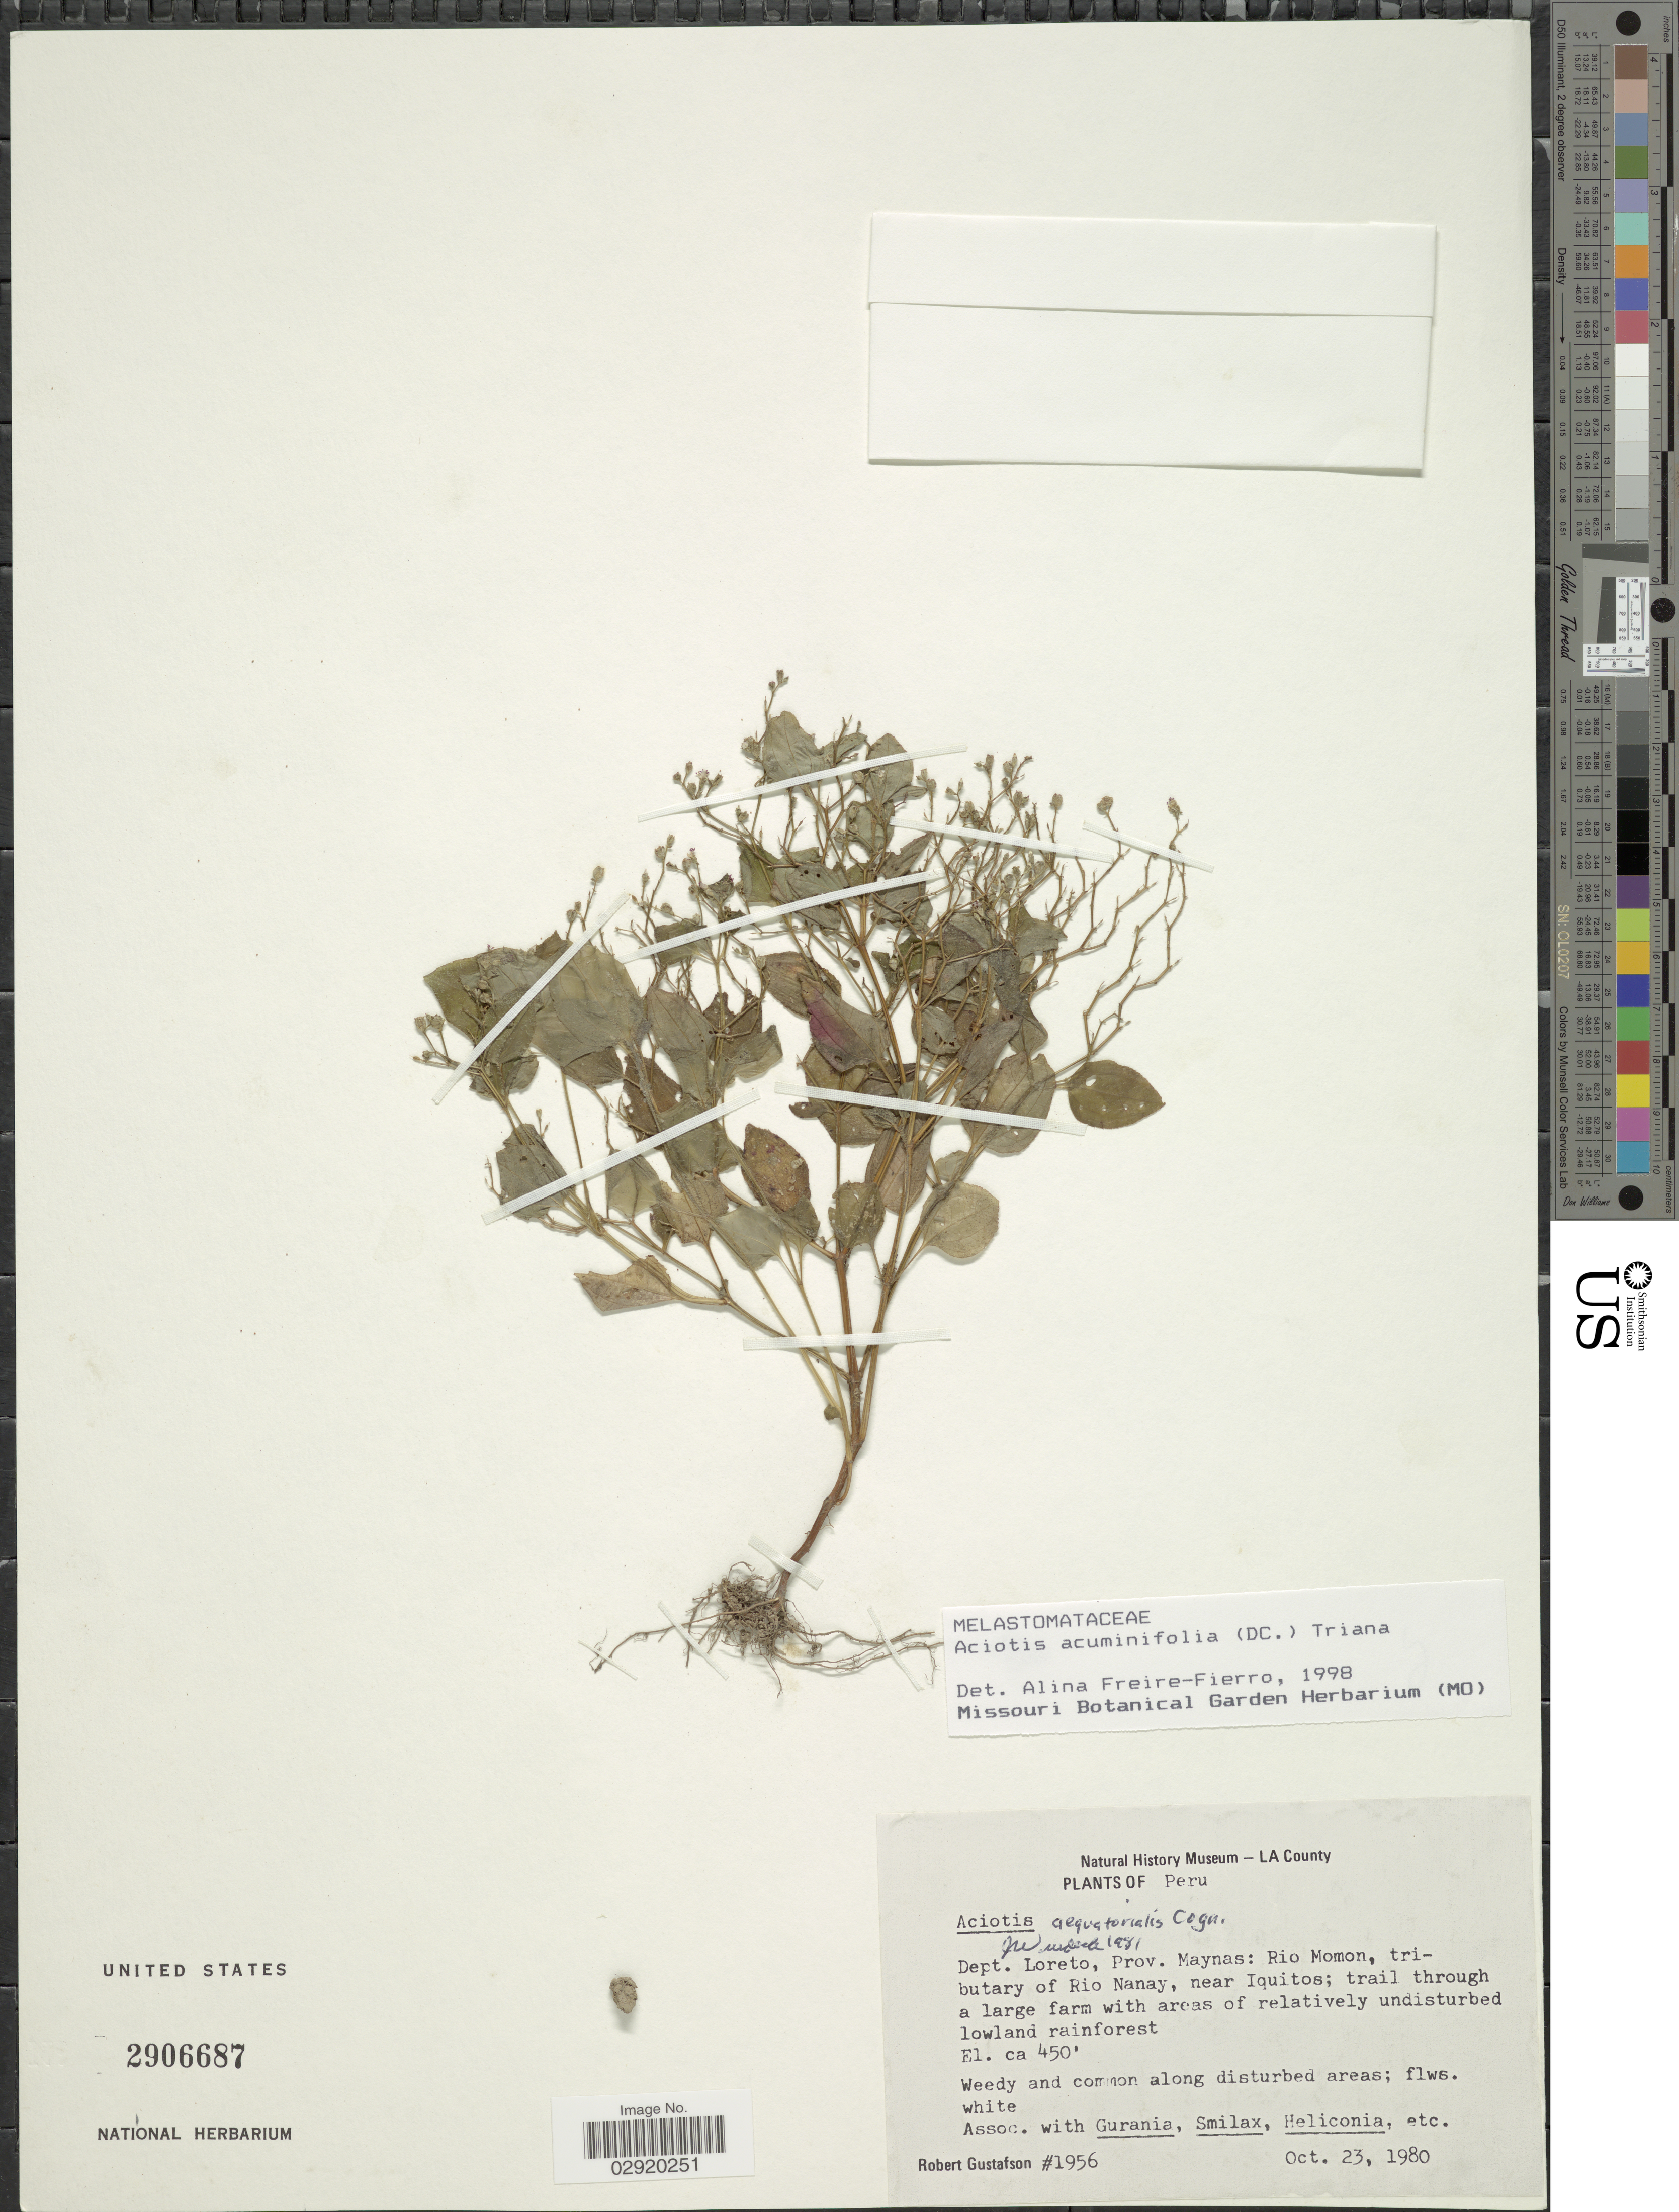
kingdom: Plantae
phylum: Tracheophyta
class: Magnoliopsida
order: Myrtales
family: Melastomataceae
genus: Aciotis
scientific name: Aciotis acuminifolia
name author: (Mart. ex DC.) Triana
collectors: R. Gustafson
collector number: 1956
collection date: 1980-10-23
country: Peru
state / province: Loreto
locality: Dept. Loreto, Prov. Maynas: Rio Momon, tributary of Rio Nanay, near Iquitos; trail through a large farm.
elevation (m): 137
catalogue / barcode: US 2906687